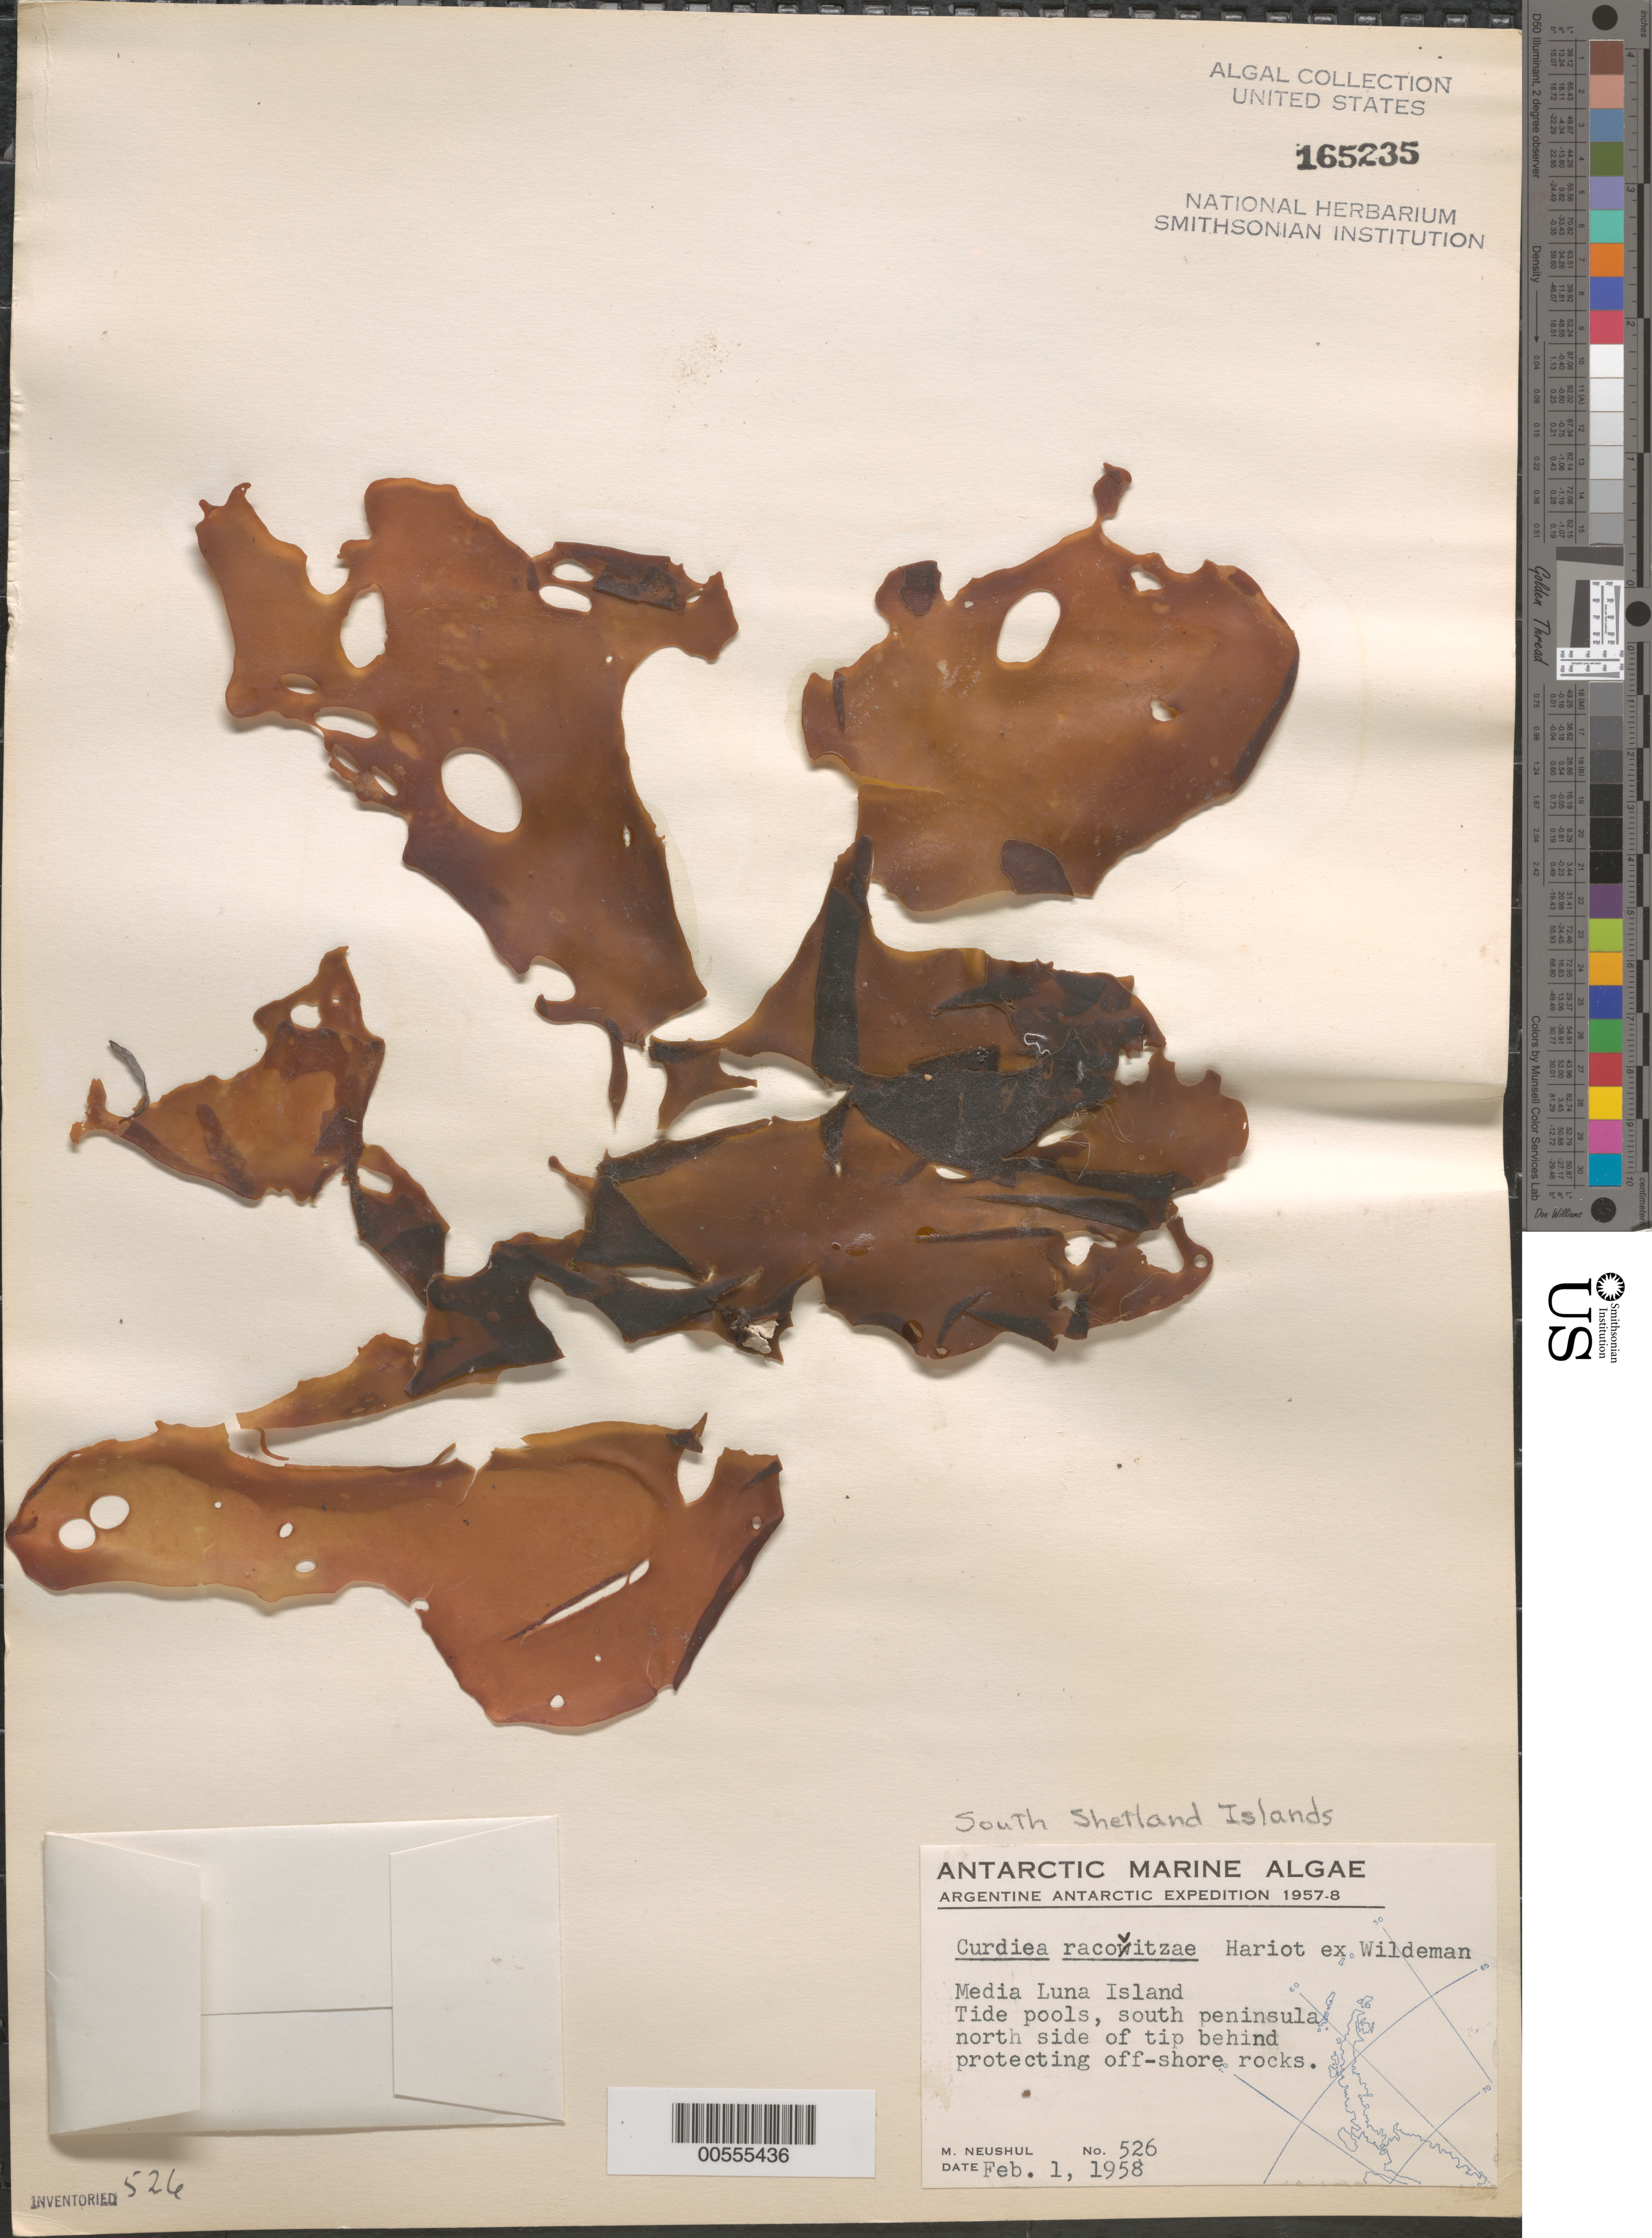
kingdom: Plantae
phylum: Rhodophyta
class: Florideophyceae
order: Gracilariales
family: Gracilariaceae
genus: Curdiea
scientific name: Curdiea racovitzae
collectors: M. Neushul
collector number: Neushul 526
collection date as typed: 01 Feb 1958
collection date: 1958-02-01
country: Antarctica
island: Half Moon Island (Media Luna Island)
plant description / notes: Argentine Antarctic Expedition, 1957-1958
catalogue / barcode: US 165235